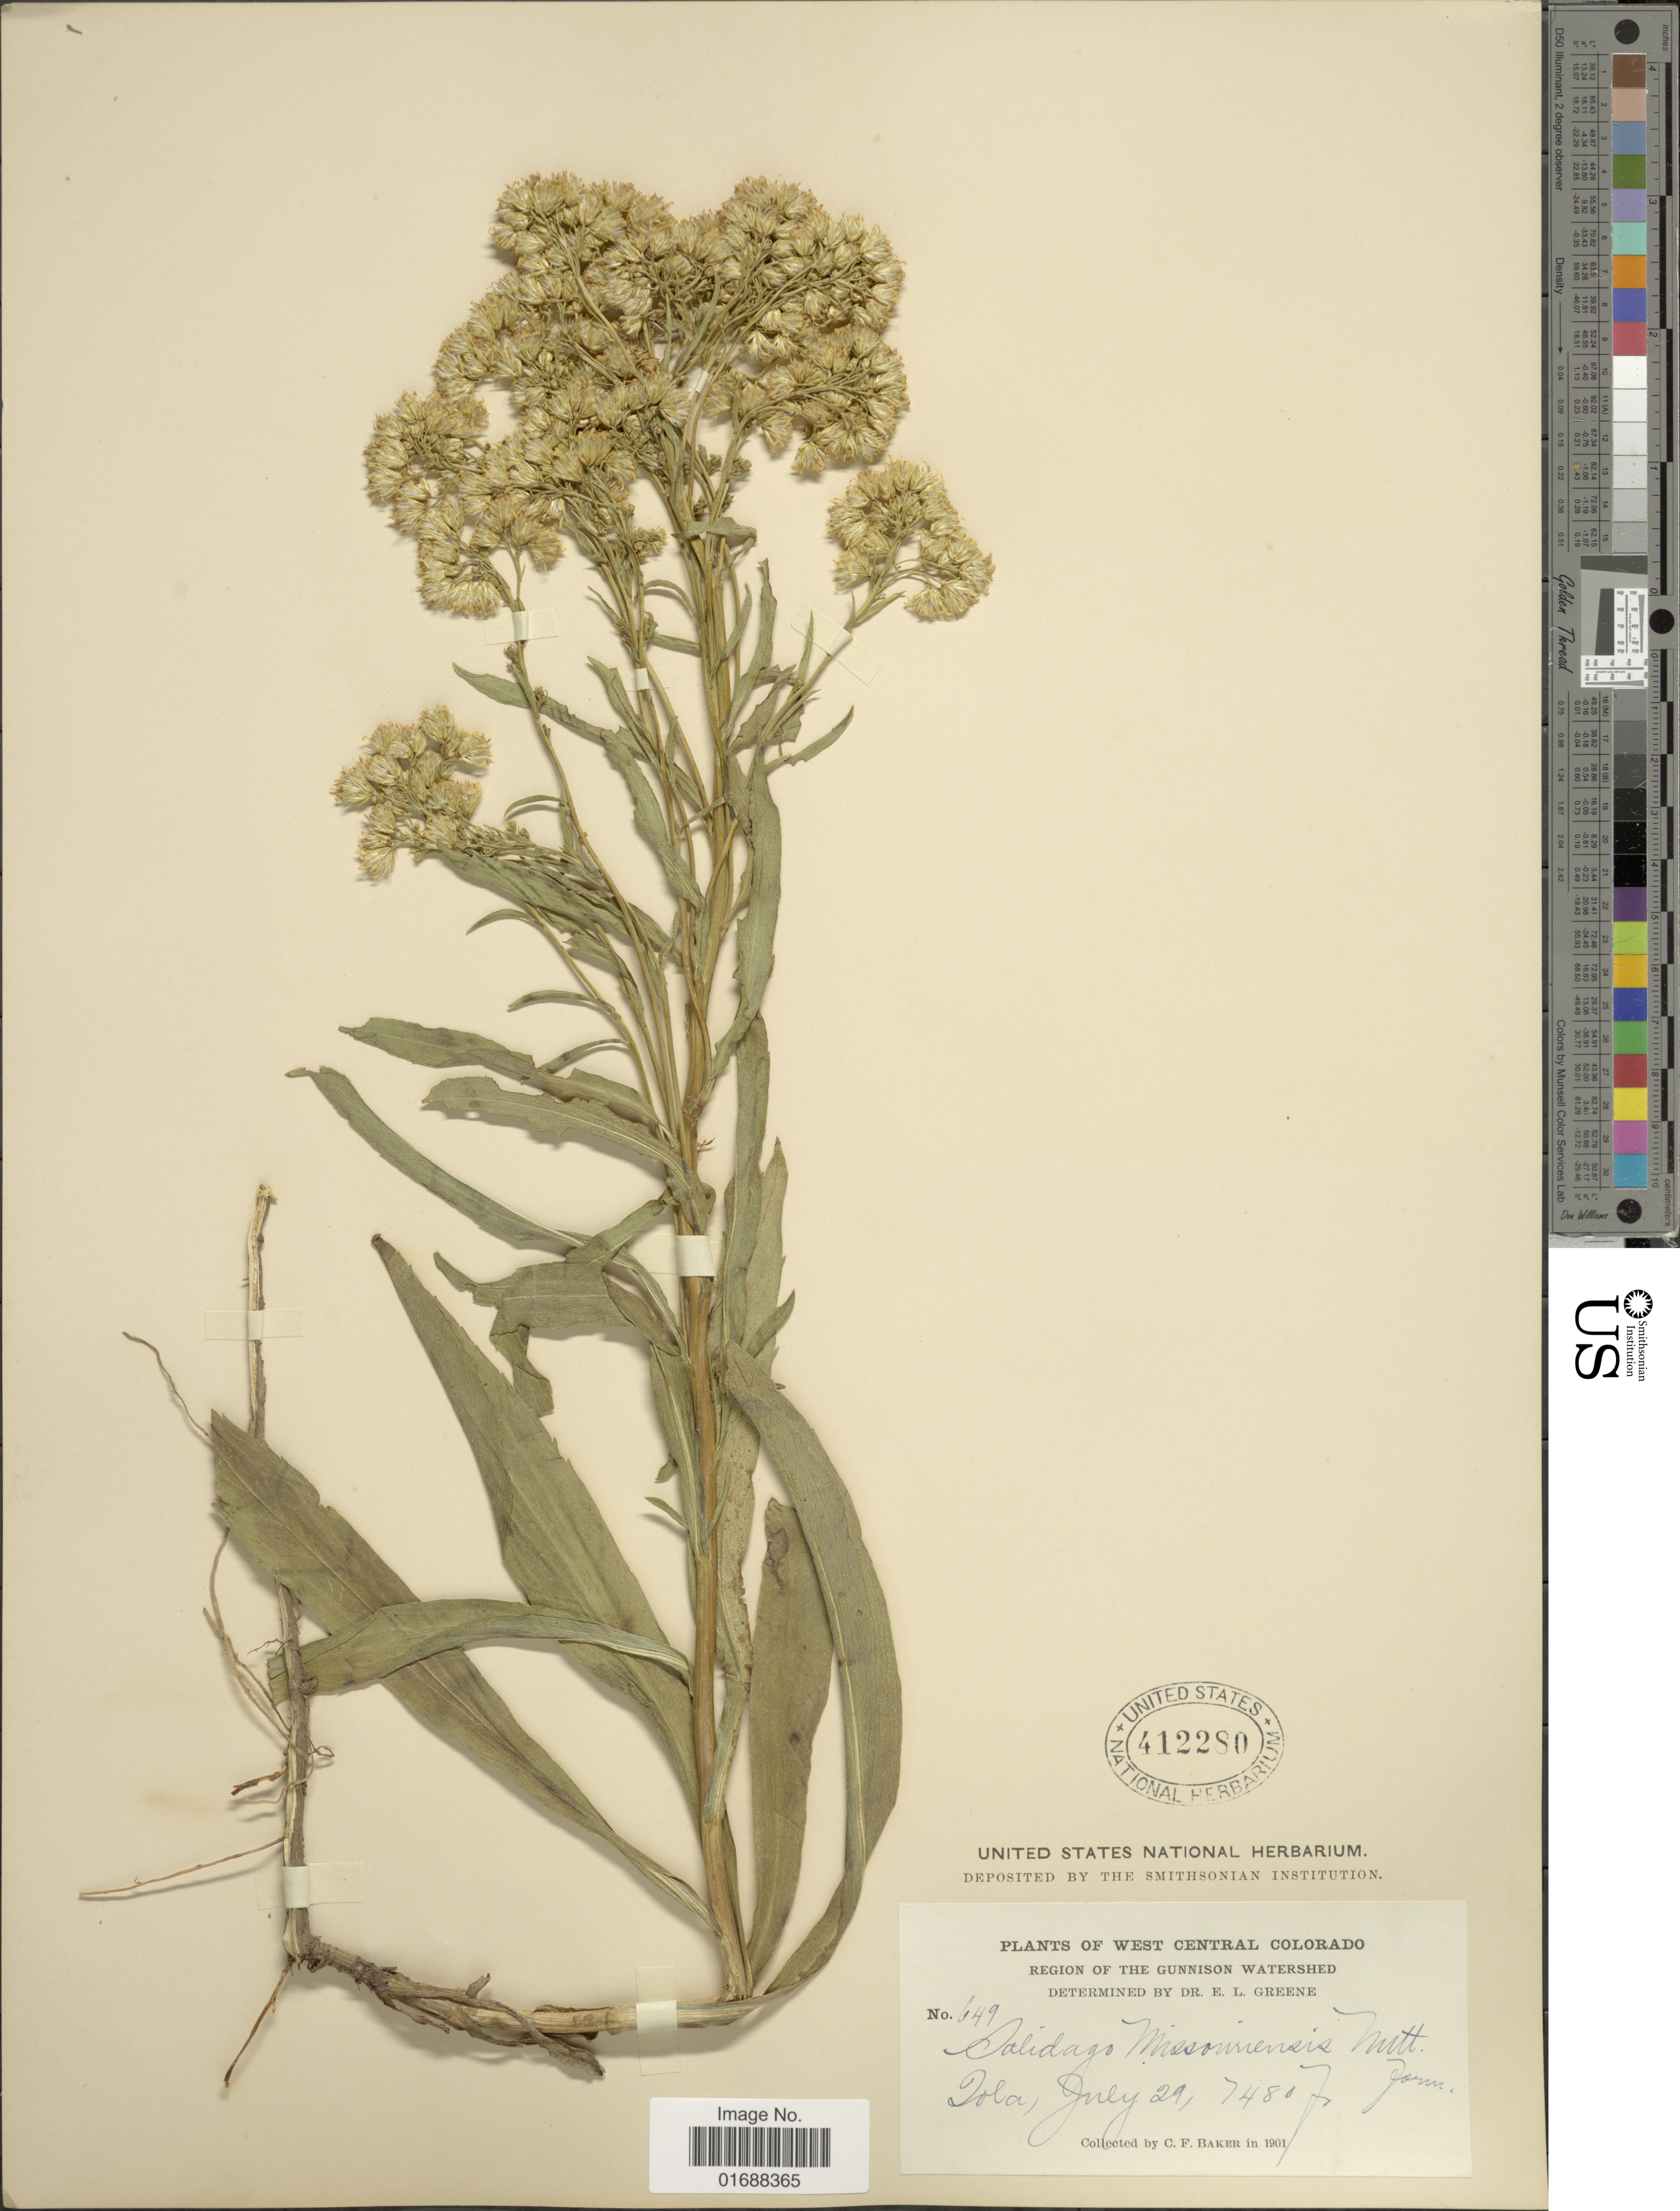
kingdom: Plantae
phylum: Tracheophyta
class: Magnoliopsida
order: Asterales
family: Asteraceae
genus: Solidago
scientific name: Solidago missouriensis var. missouriensis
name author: Nutt.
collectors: C. F. Baker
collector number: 649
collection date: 1901-07-29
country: United States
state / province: Colorado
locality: West Central Colorado, Region of the Gunnison Watershed. Iola.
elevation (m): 2280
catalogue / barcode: US 412280